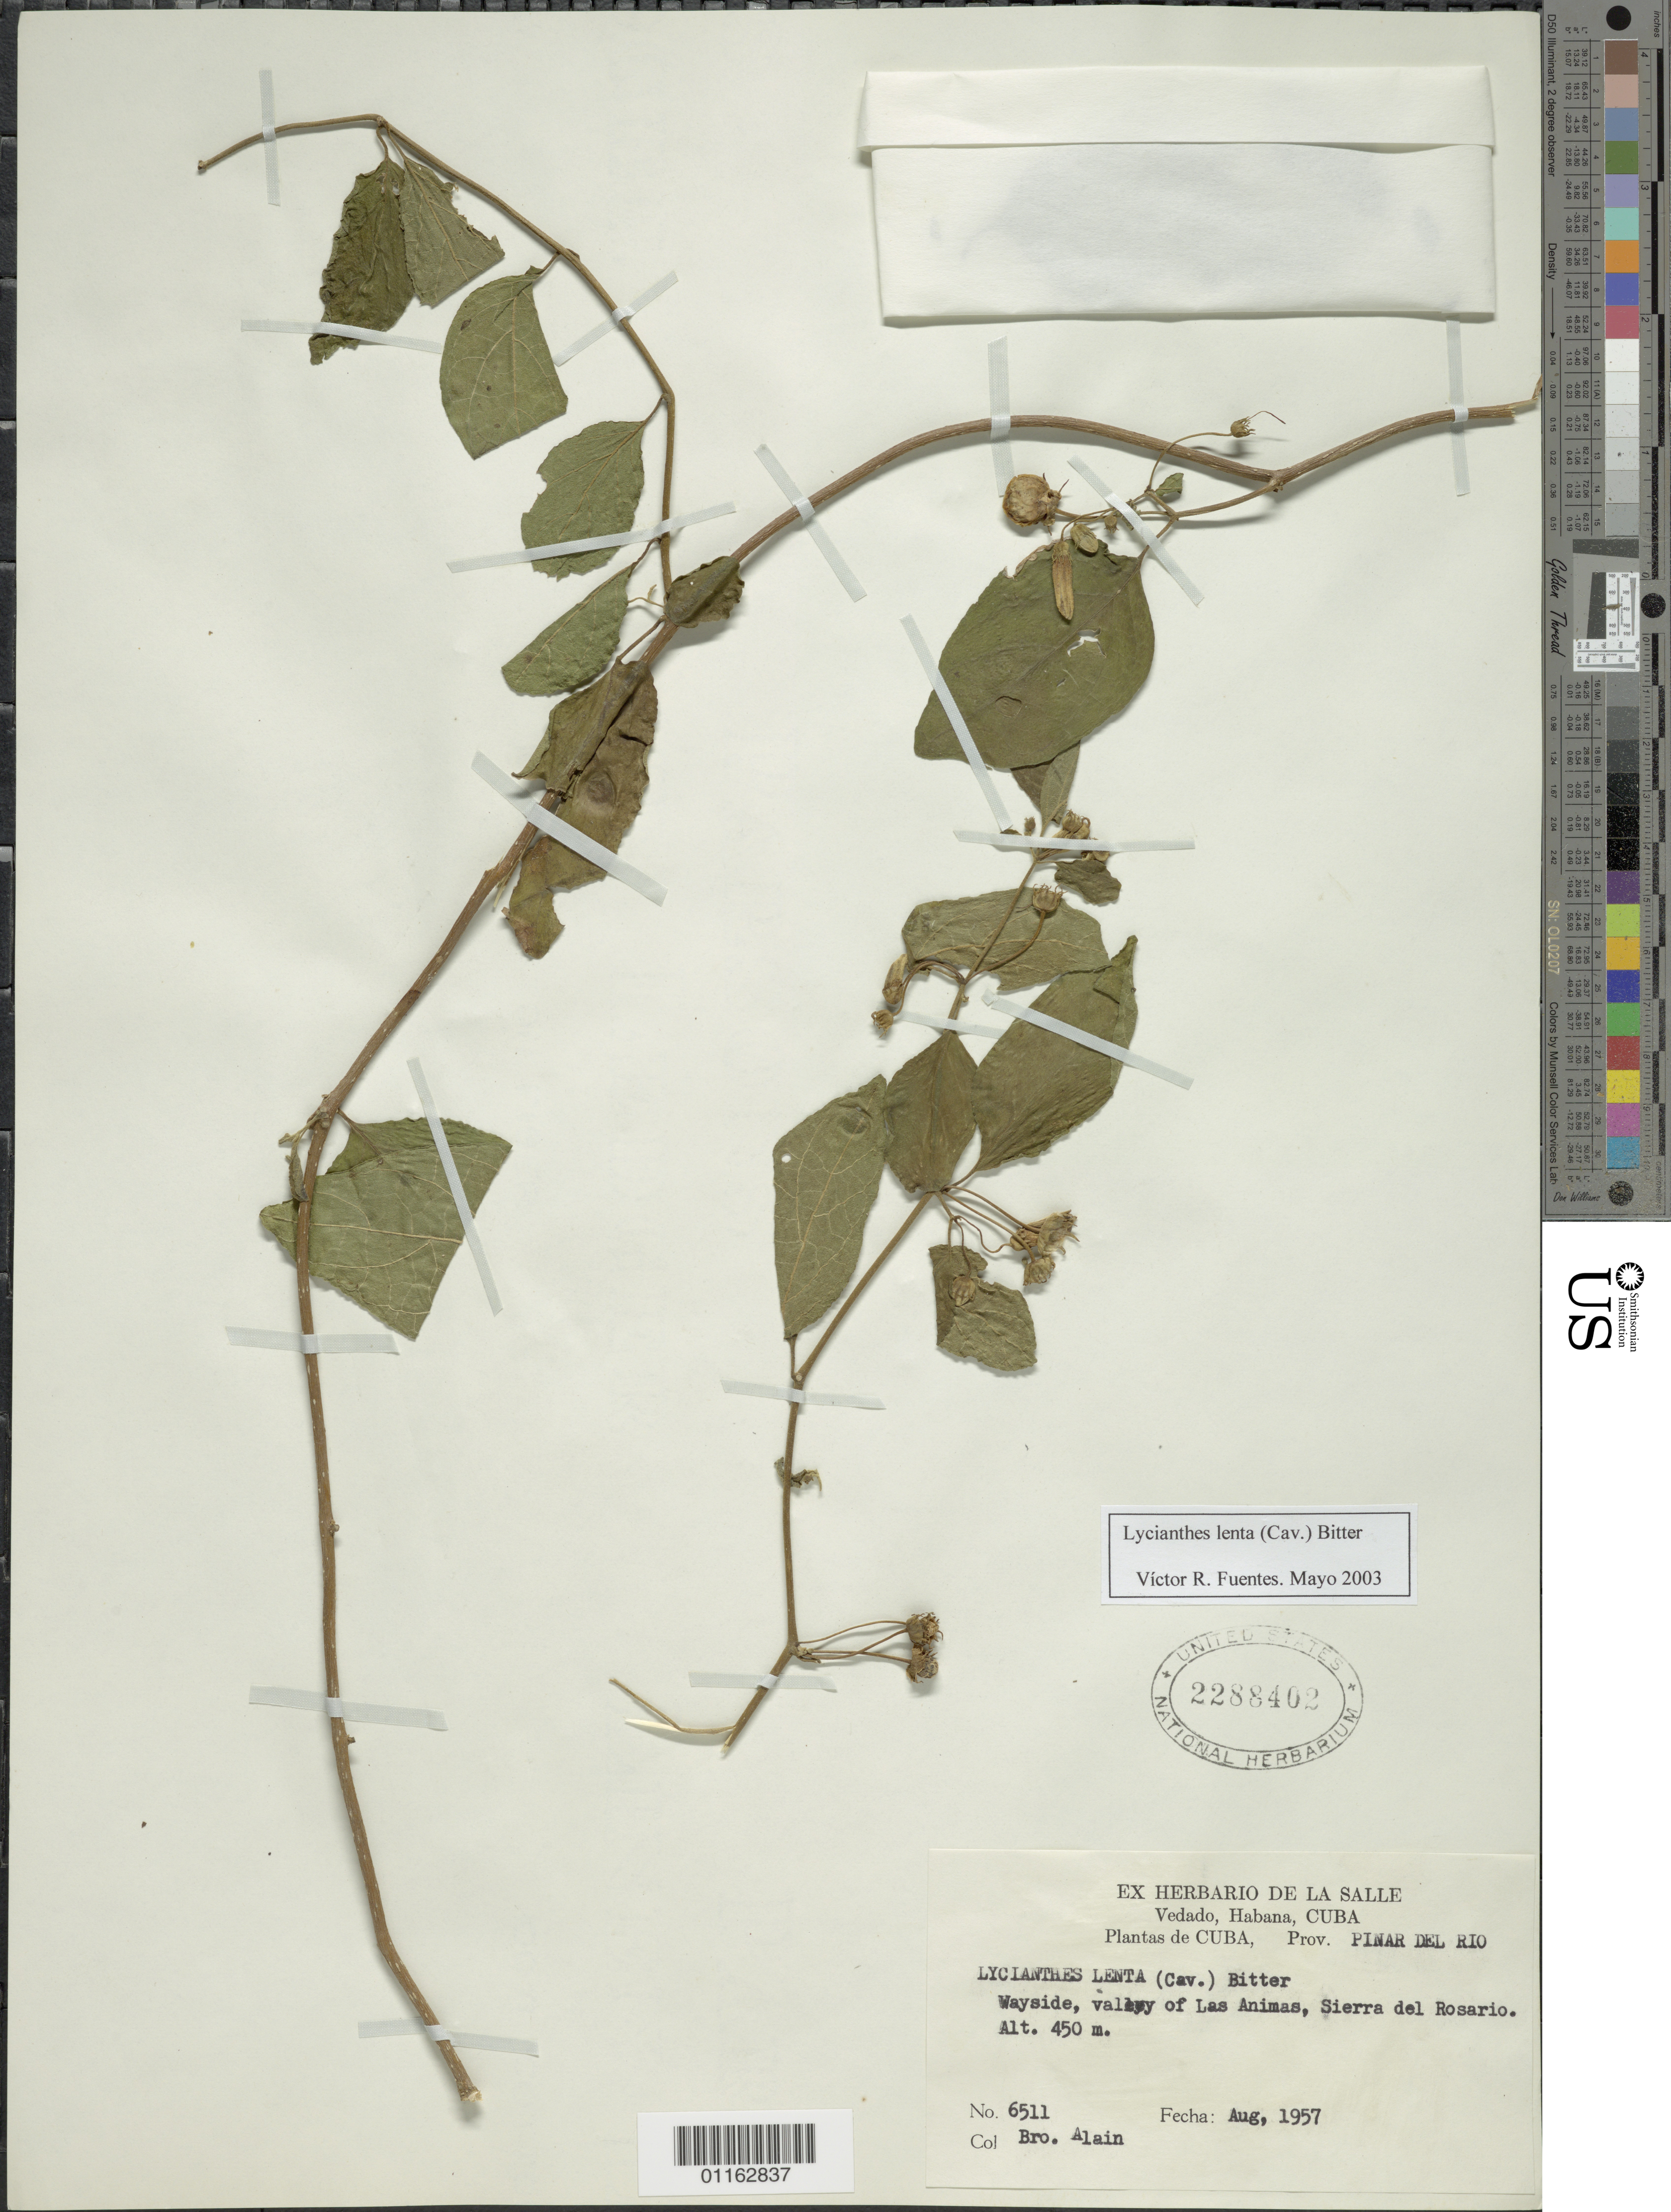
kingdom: Plantae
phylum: Tracheophyta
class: Magnoliopsida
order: Solanales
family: Solanaceae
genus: Lycianthes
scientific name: Lycianthes lenta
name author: (Cav.) Bitter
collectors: A. H. Liogier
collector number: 6511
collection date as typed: Aug 1957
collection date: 1957-08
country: Cuba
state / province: Pinar del Rio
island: Cuba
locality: Wayside valley of Las Animas, Sierra del rosario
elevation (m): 450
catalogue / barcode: US 2288402